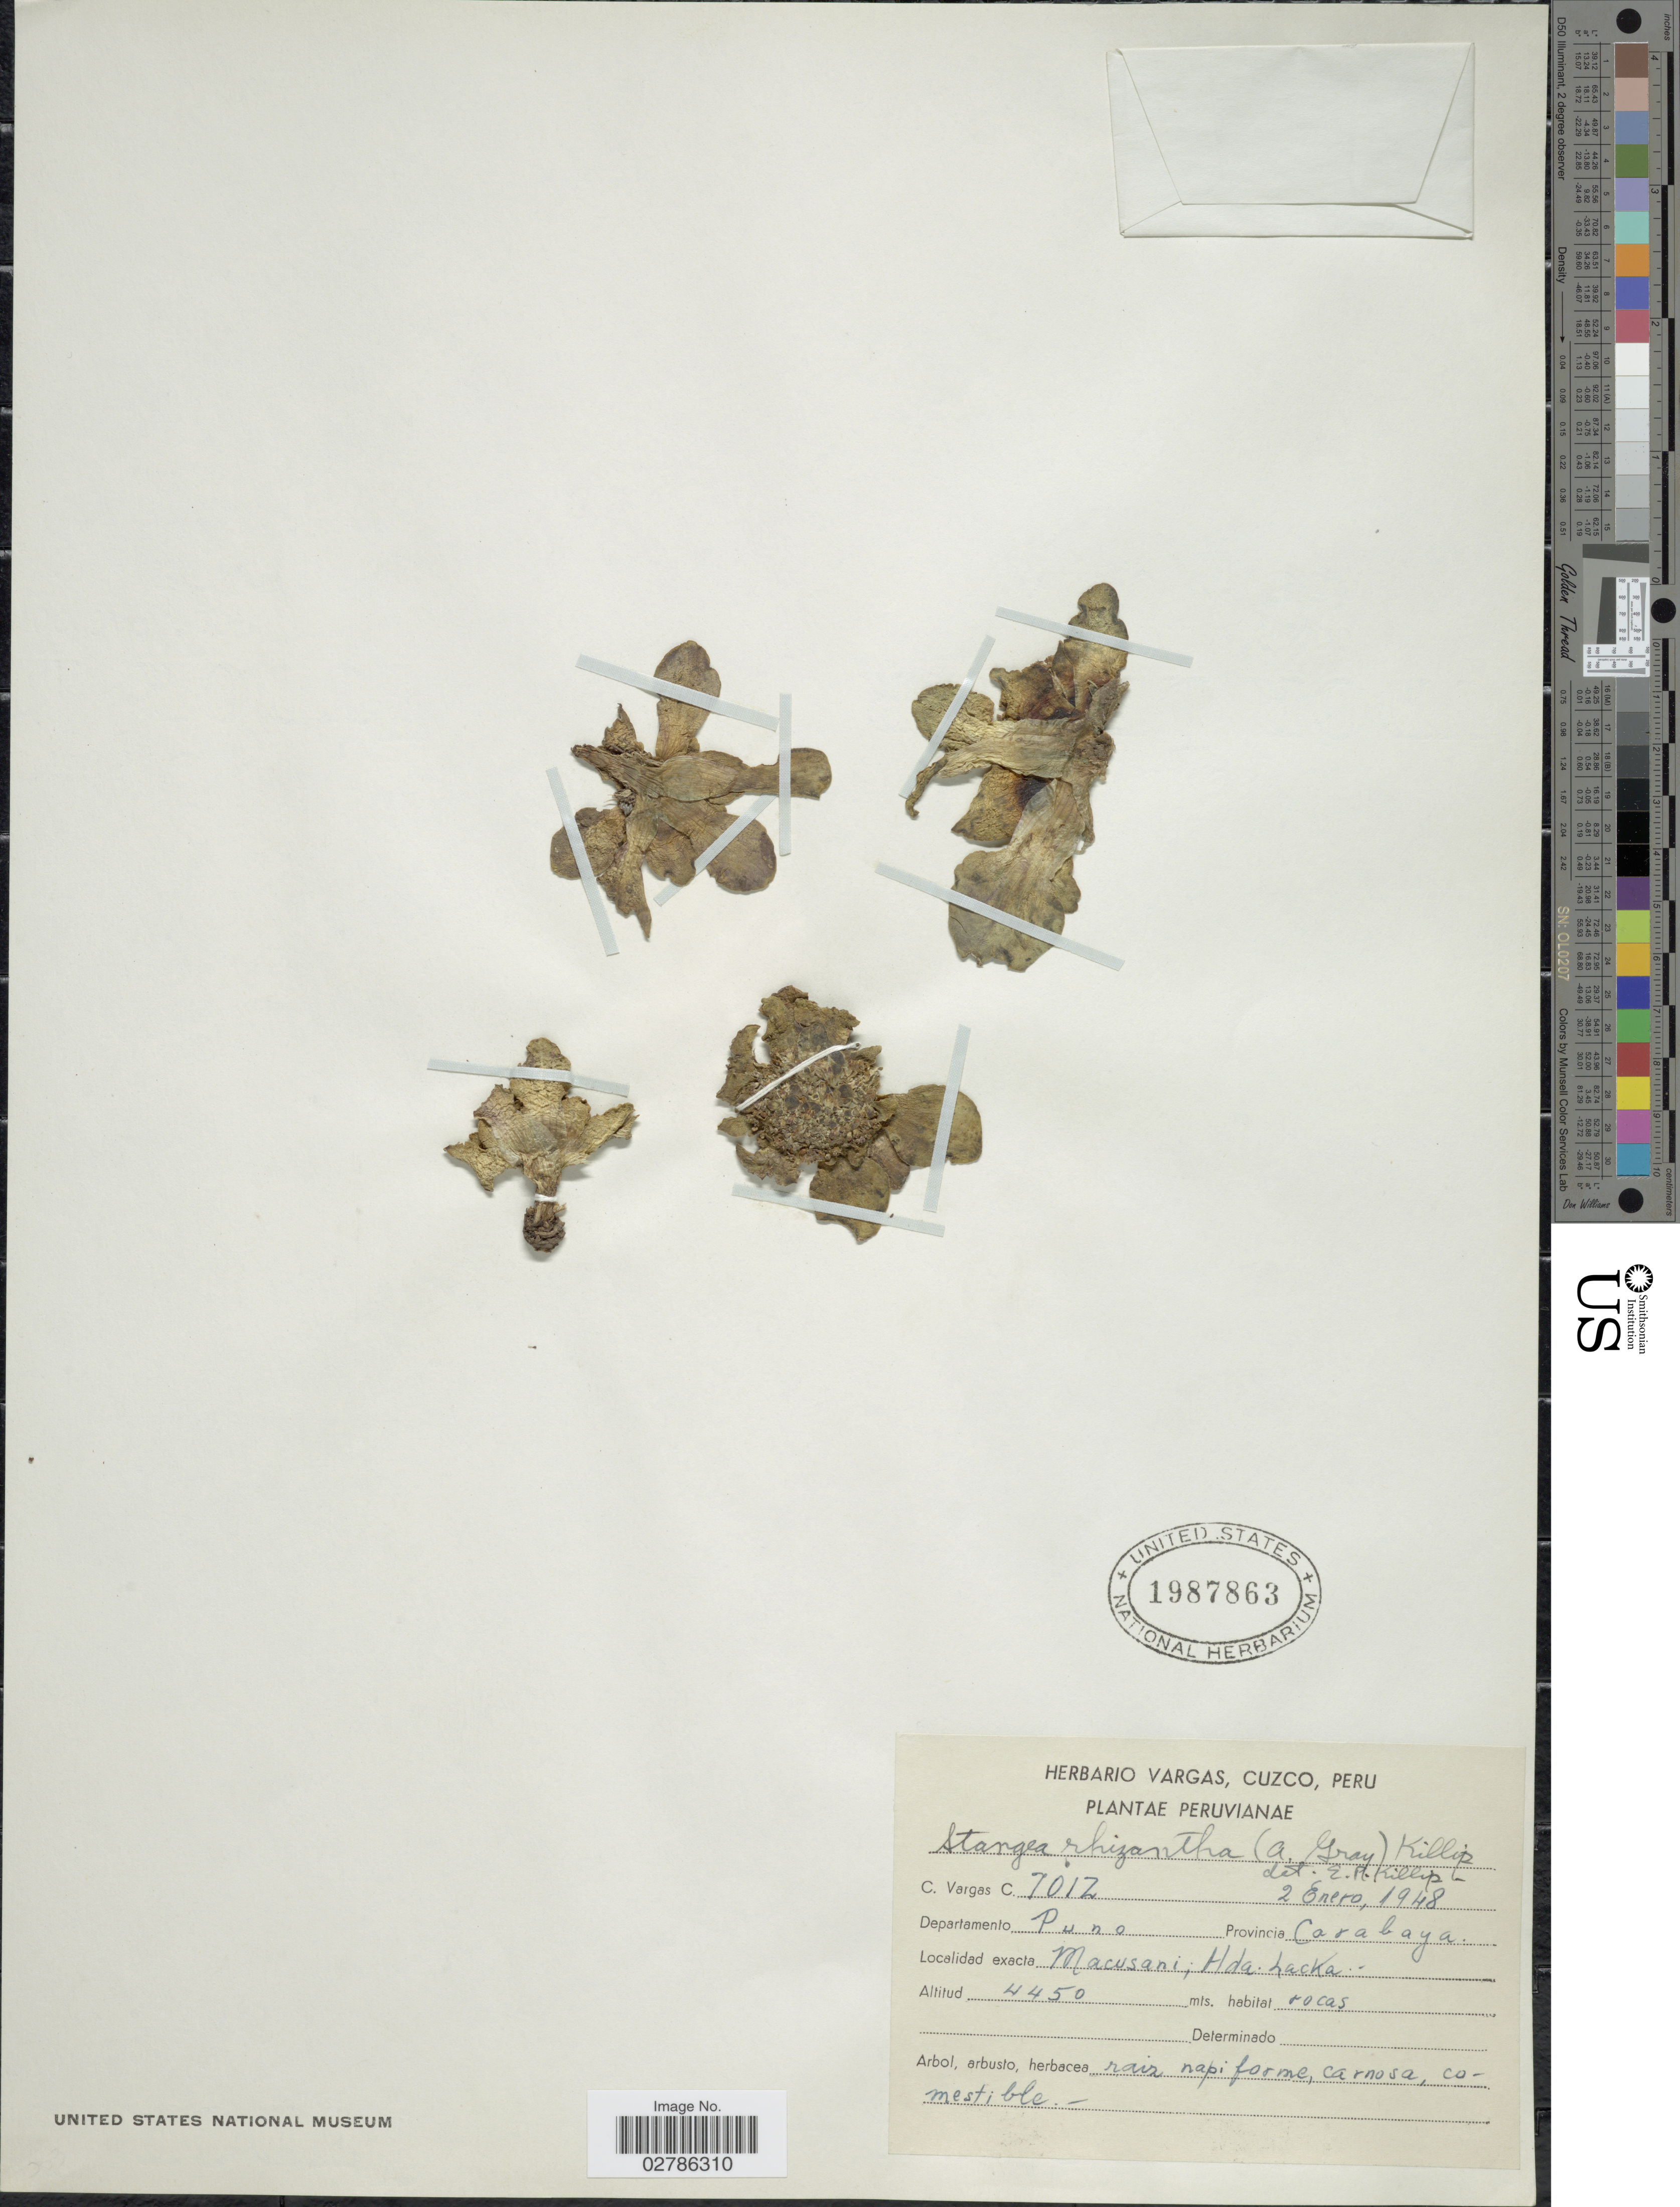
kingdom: Plantae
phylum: Tracheophyta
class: Magnoliopsida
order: Dipsacales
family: Caprifoliaceae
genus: Stangea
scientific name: Stangea rhizantha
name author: (A. Gray) Killip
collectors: C. Vargas Calderón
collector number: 7012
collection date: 1948-01-02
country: Peru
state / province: Puno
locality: Departamento Puno, Provincia Carabaya, Macusani, Hda. Lacka.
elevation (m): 4450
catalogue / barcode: US 1987863